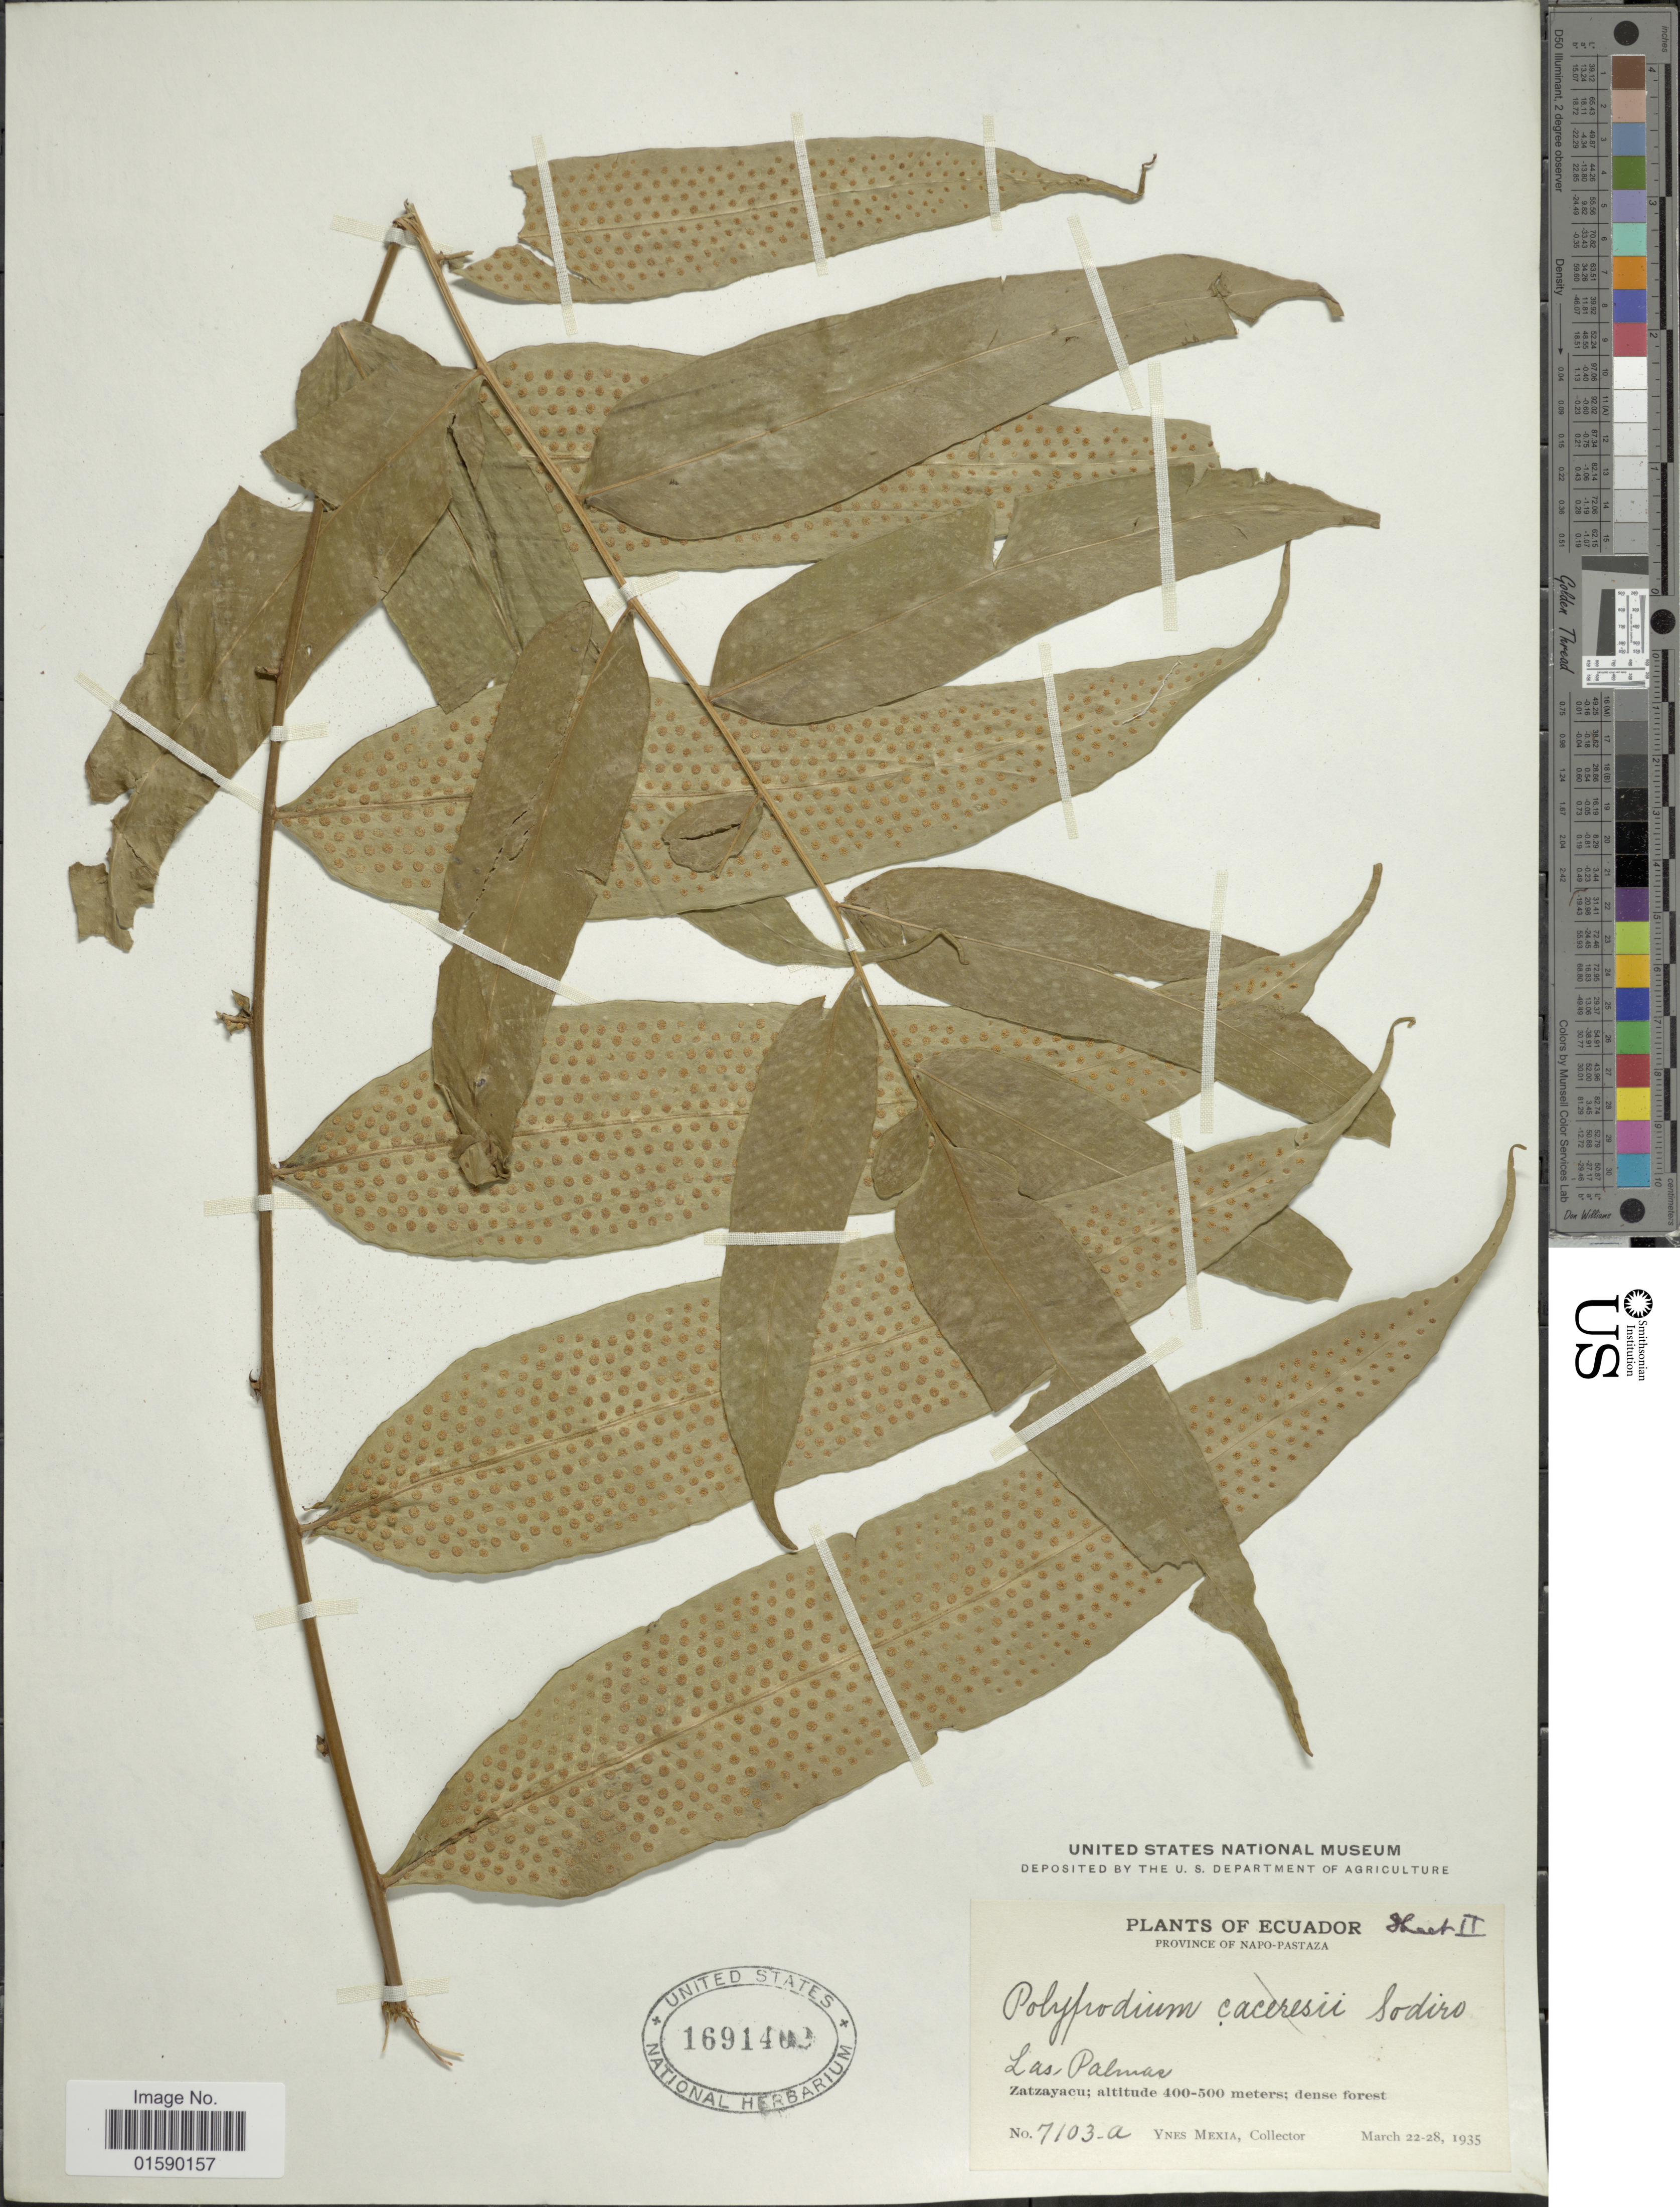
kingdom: Plantae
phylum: Tracheophyta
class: Polypodiopsida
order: Polypodiales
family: Polypodiaceae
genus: Aglaomorpha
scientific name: Aglaomorpha heraclea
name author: (Kunze) Copel.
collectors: Y. Mexia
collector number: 7103a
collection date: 1935-03-22/1935-03-28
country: Ecuador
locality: Napo-Pastaza, Las Palmas, Zatzayacu.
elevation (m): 400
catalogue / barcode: US 1691402